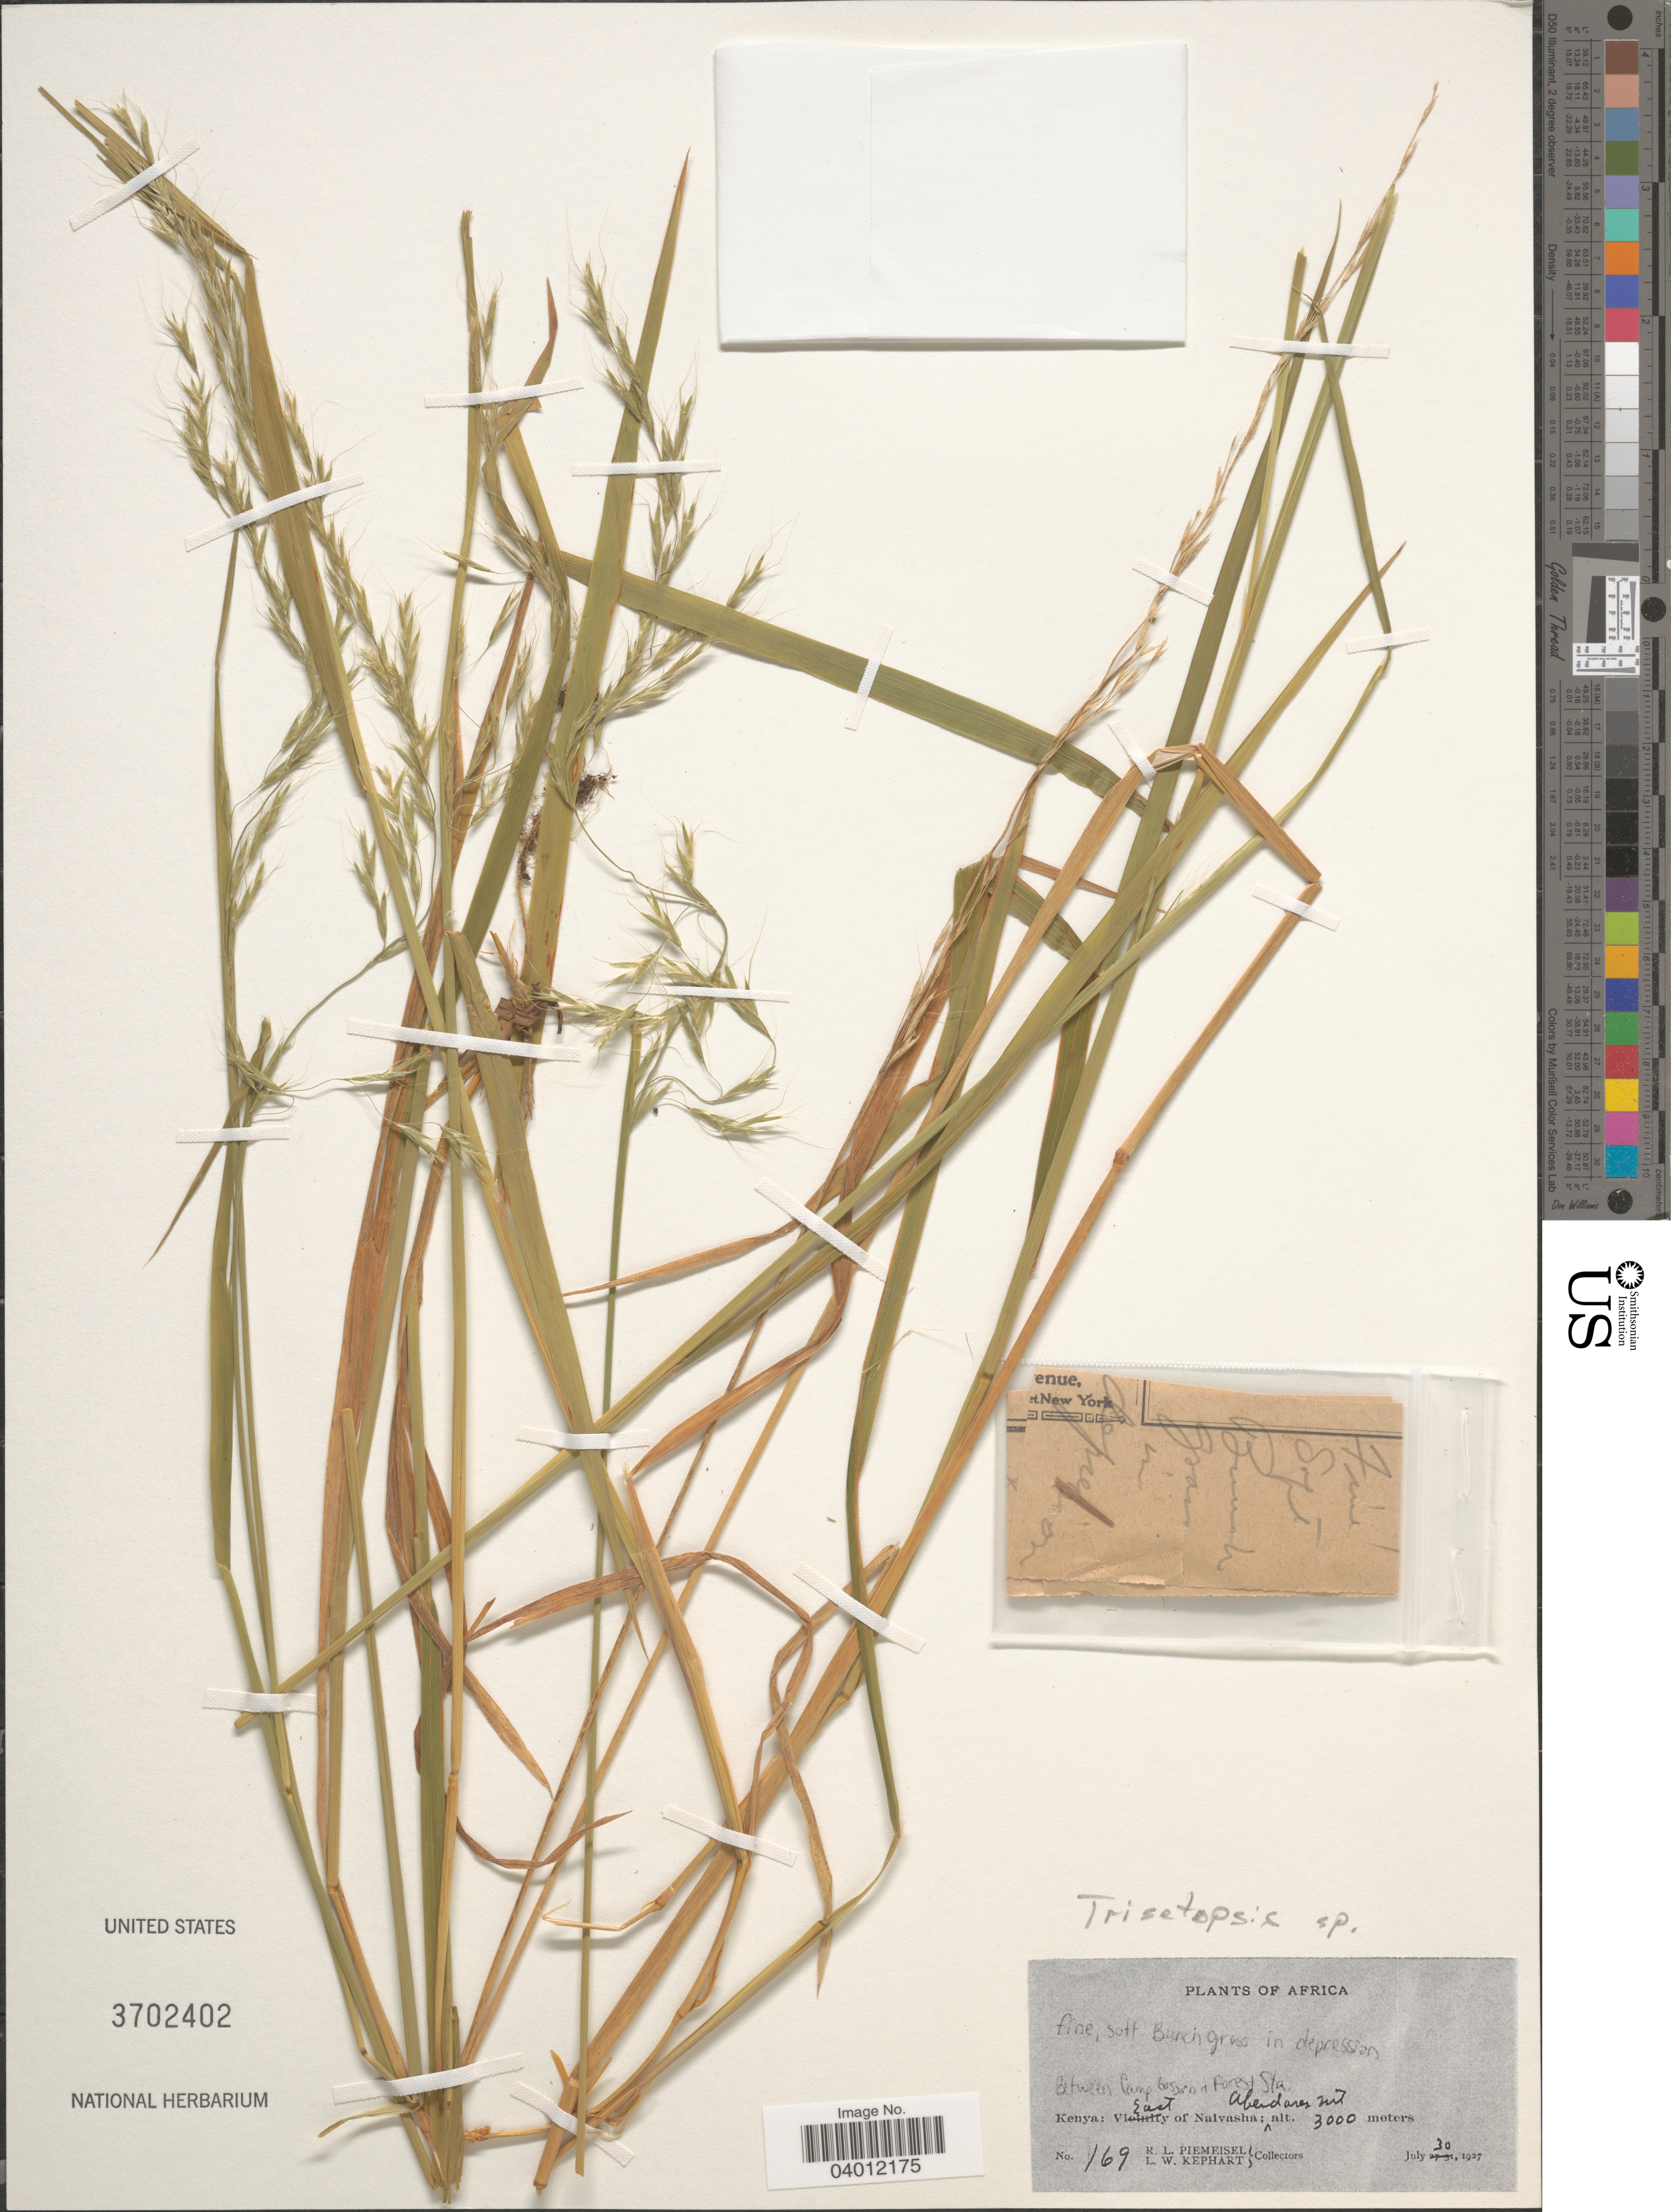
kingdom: Plantae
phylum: Tracheophyta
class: Liliopsida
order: Poales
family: Poaceae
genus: Trisetopsis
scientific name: Trisetopsis sp.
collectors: R. L. Piemeisel & L. W. Kephart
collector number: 169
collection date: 1927-07-30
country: Kenya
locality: Between camp Gossen [interpreted] & Forest Sta. East of Naivasha; Aberdare Mt.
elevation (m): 3000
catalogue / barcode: US 3702402